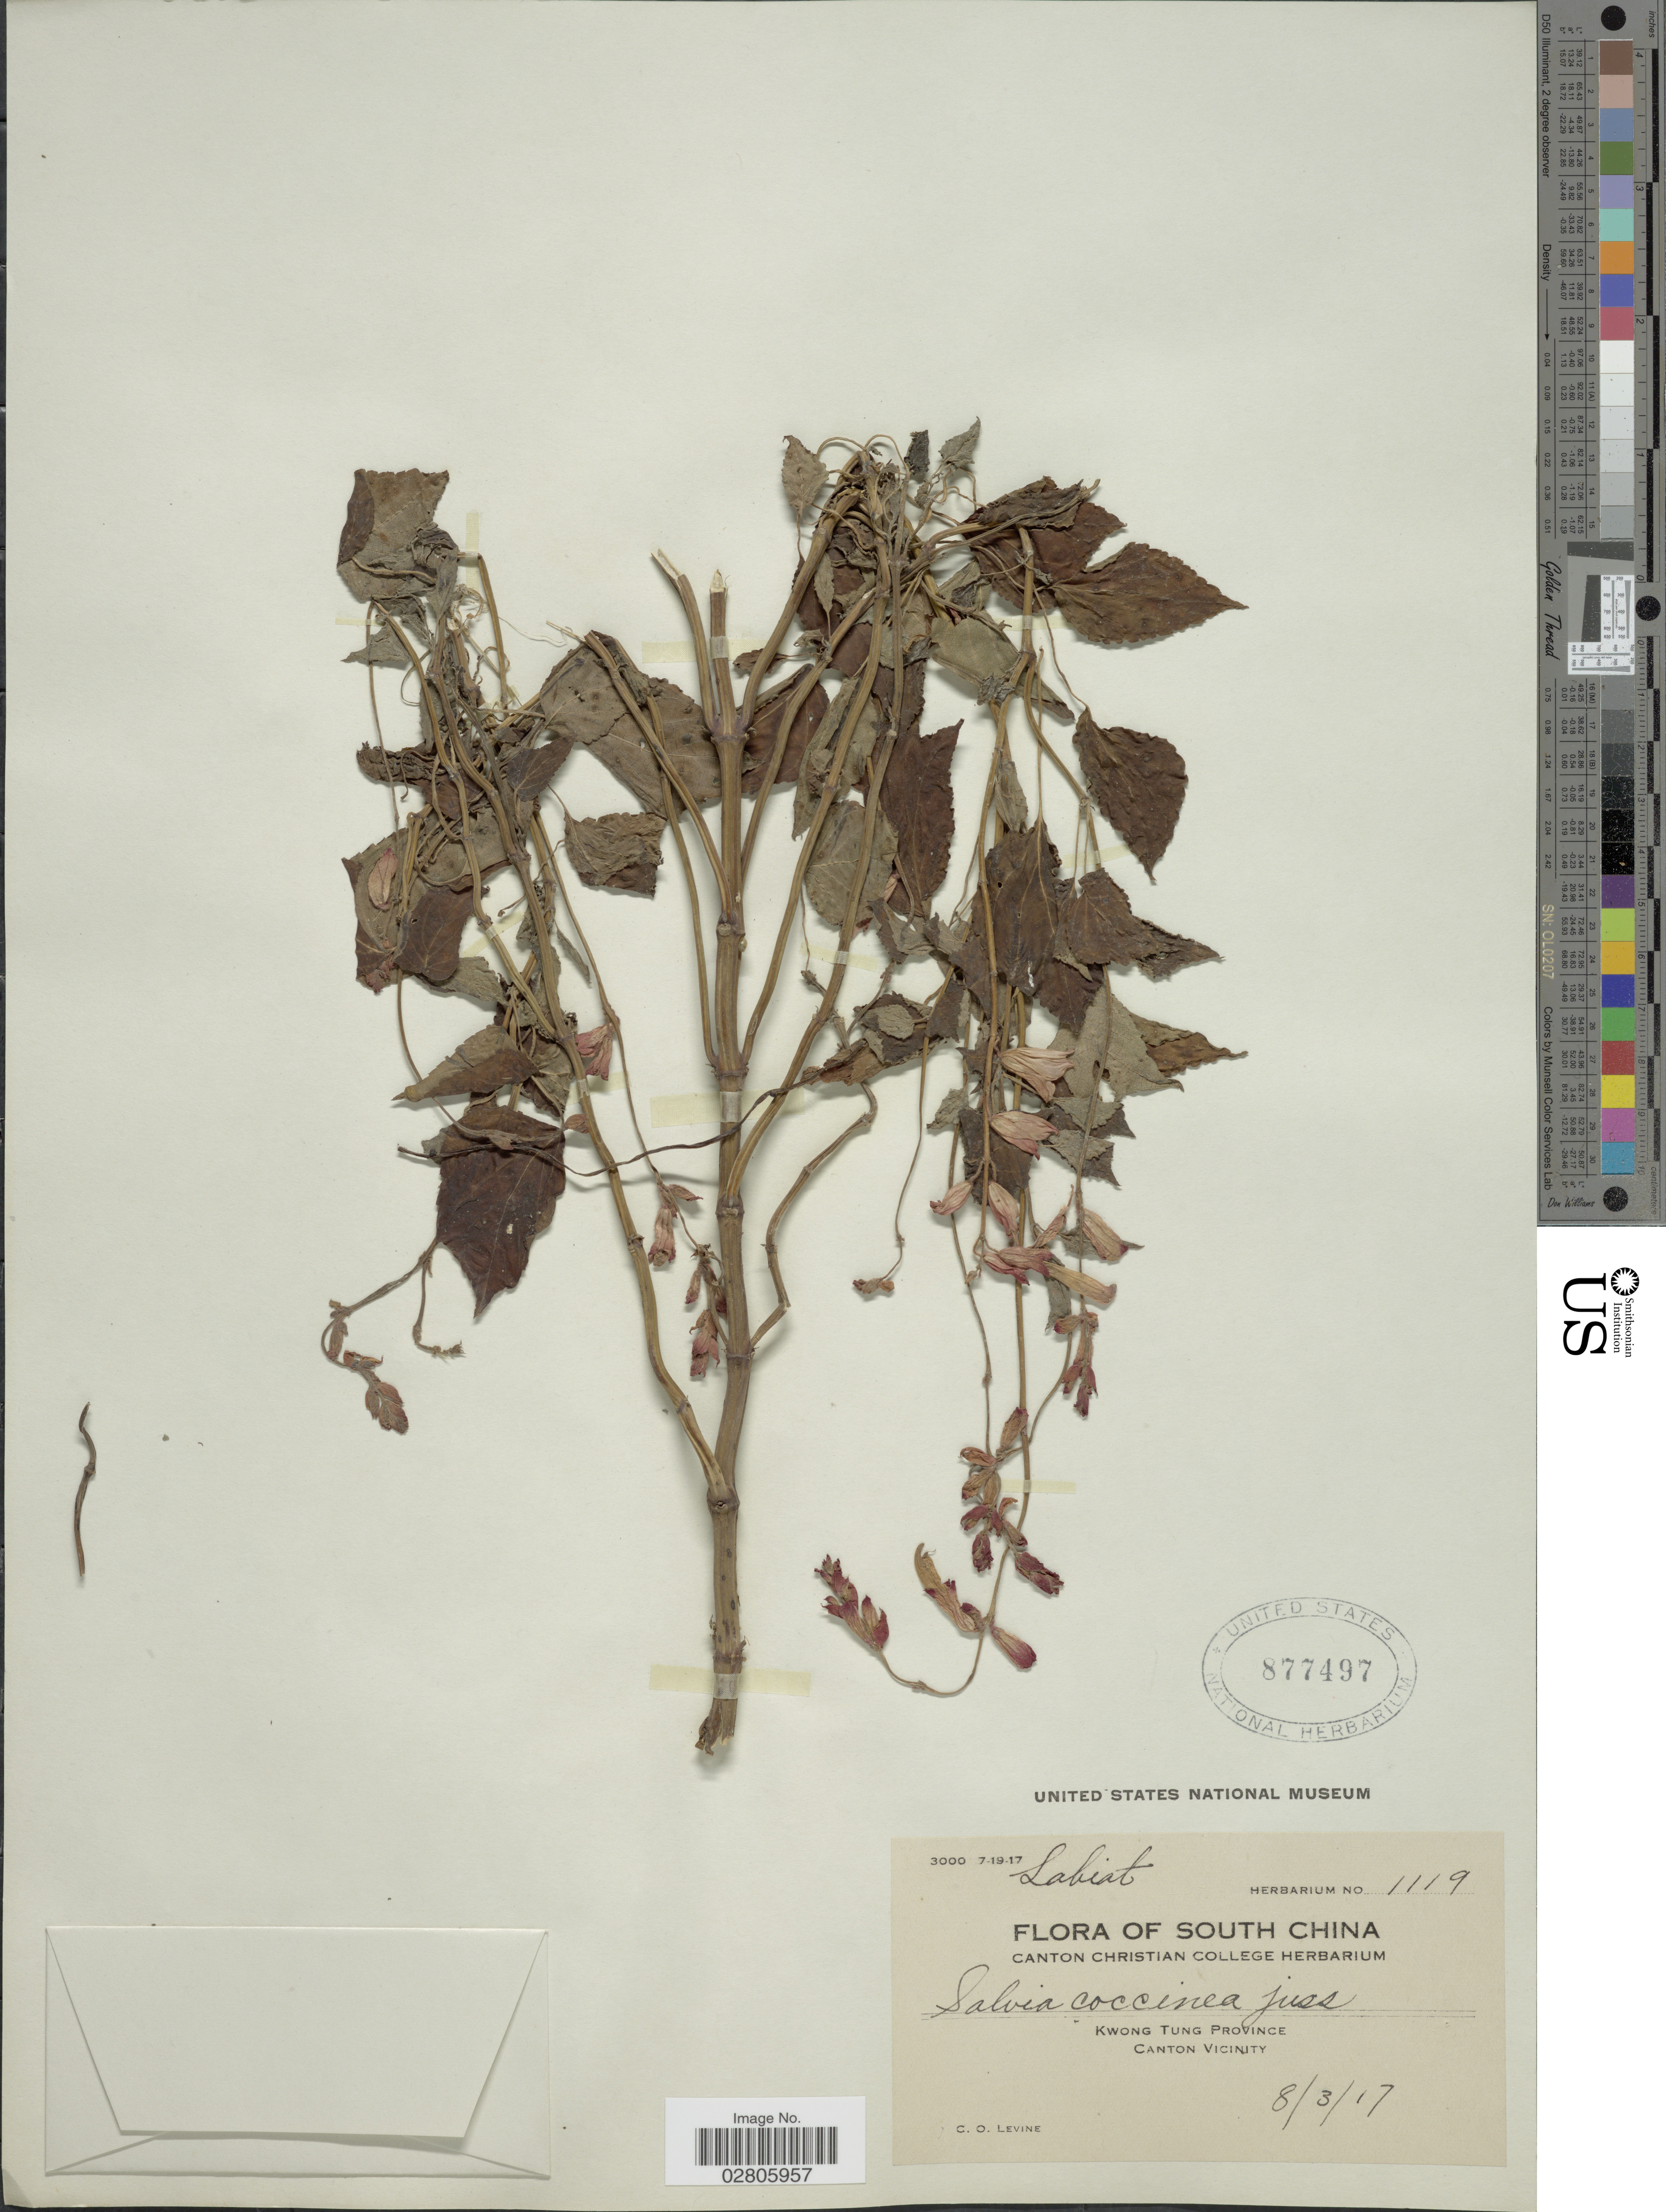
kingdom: Plantae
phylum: Tracheophyta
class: Magnoliopsida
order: Lamiales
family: Lamiaceae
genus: Salvia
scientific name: Salvia coccinea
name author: Etlinger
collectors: C. O. Levine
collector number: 119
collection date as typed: Transcribed d/m/y: 8/3/17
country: China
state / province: Guangdong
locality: South China. Kwong Tung Province. Canton Vicinity.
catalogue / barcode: US 877497